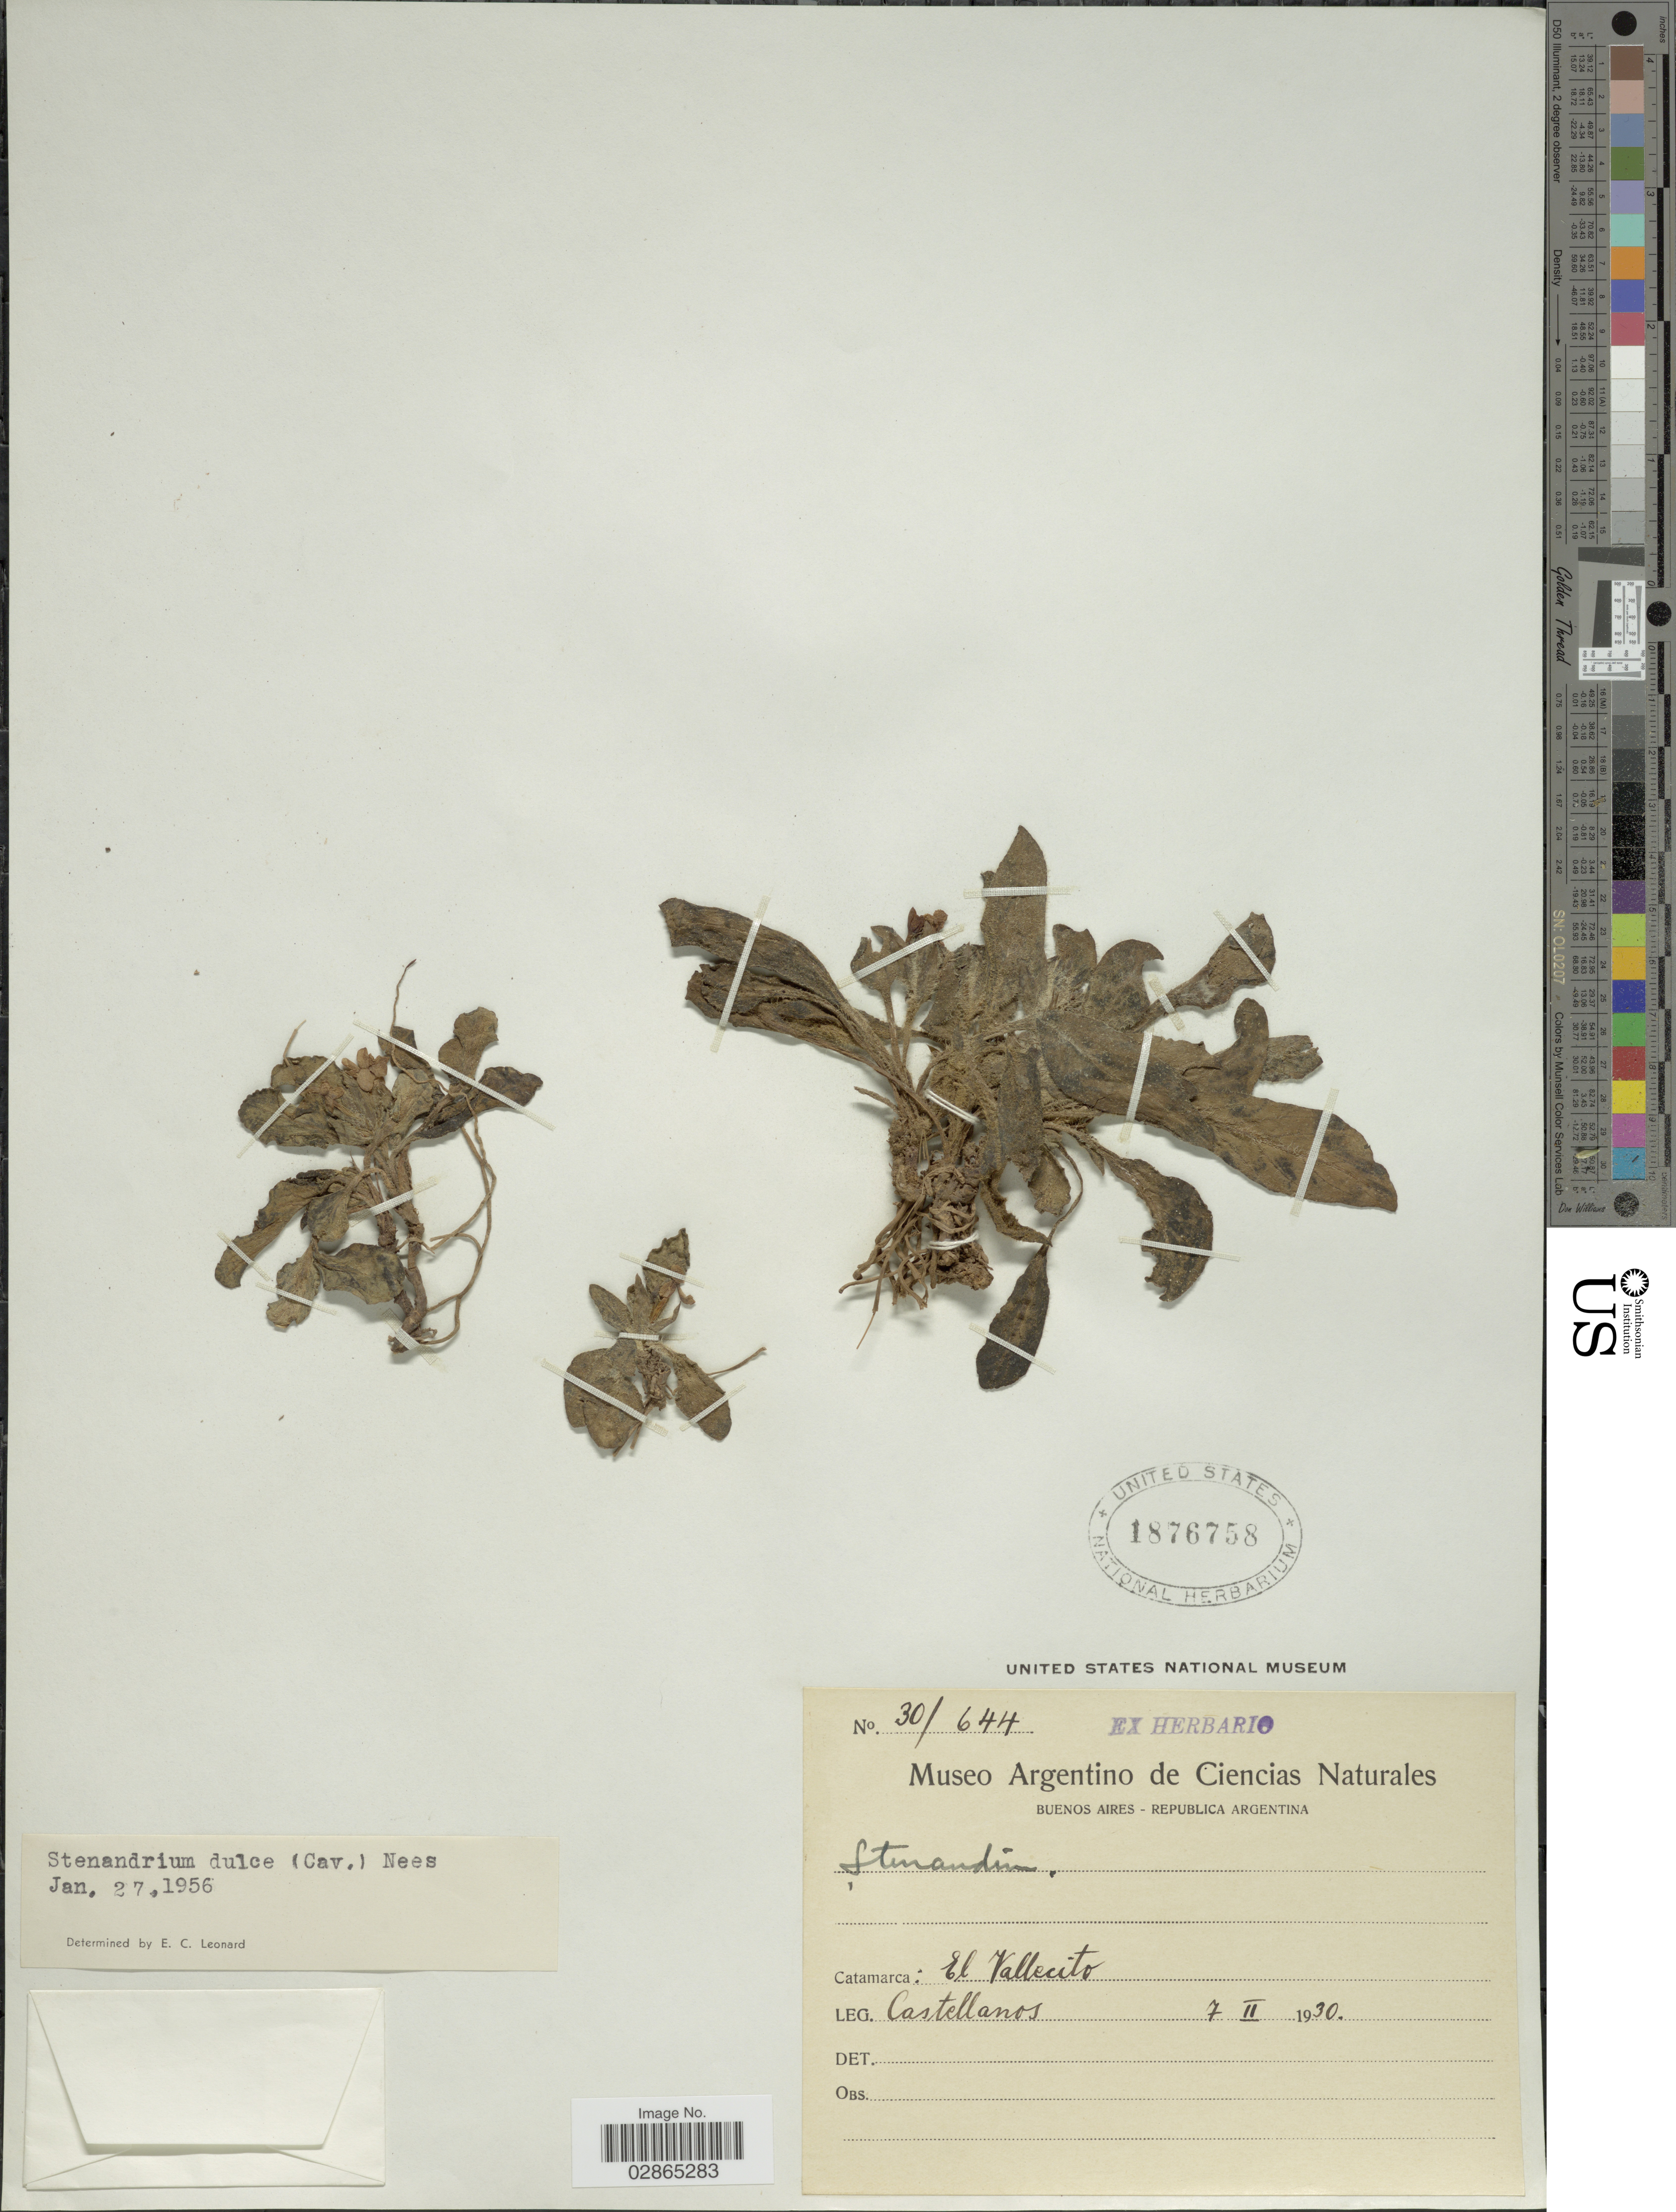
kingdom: Plantae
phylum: Tracheophyta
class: Magnoliopsida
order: Lamiales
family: Acanthaceae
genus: Stenandrium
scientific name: Stenandrium dulce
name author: (Cav.) Nees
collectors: -- Castellanos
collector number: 30/644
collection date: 1930-02-07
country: Argentina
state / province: Catamarca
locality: El Vallecito.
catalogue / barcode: US 1876758